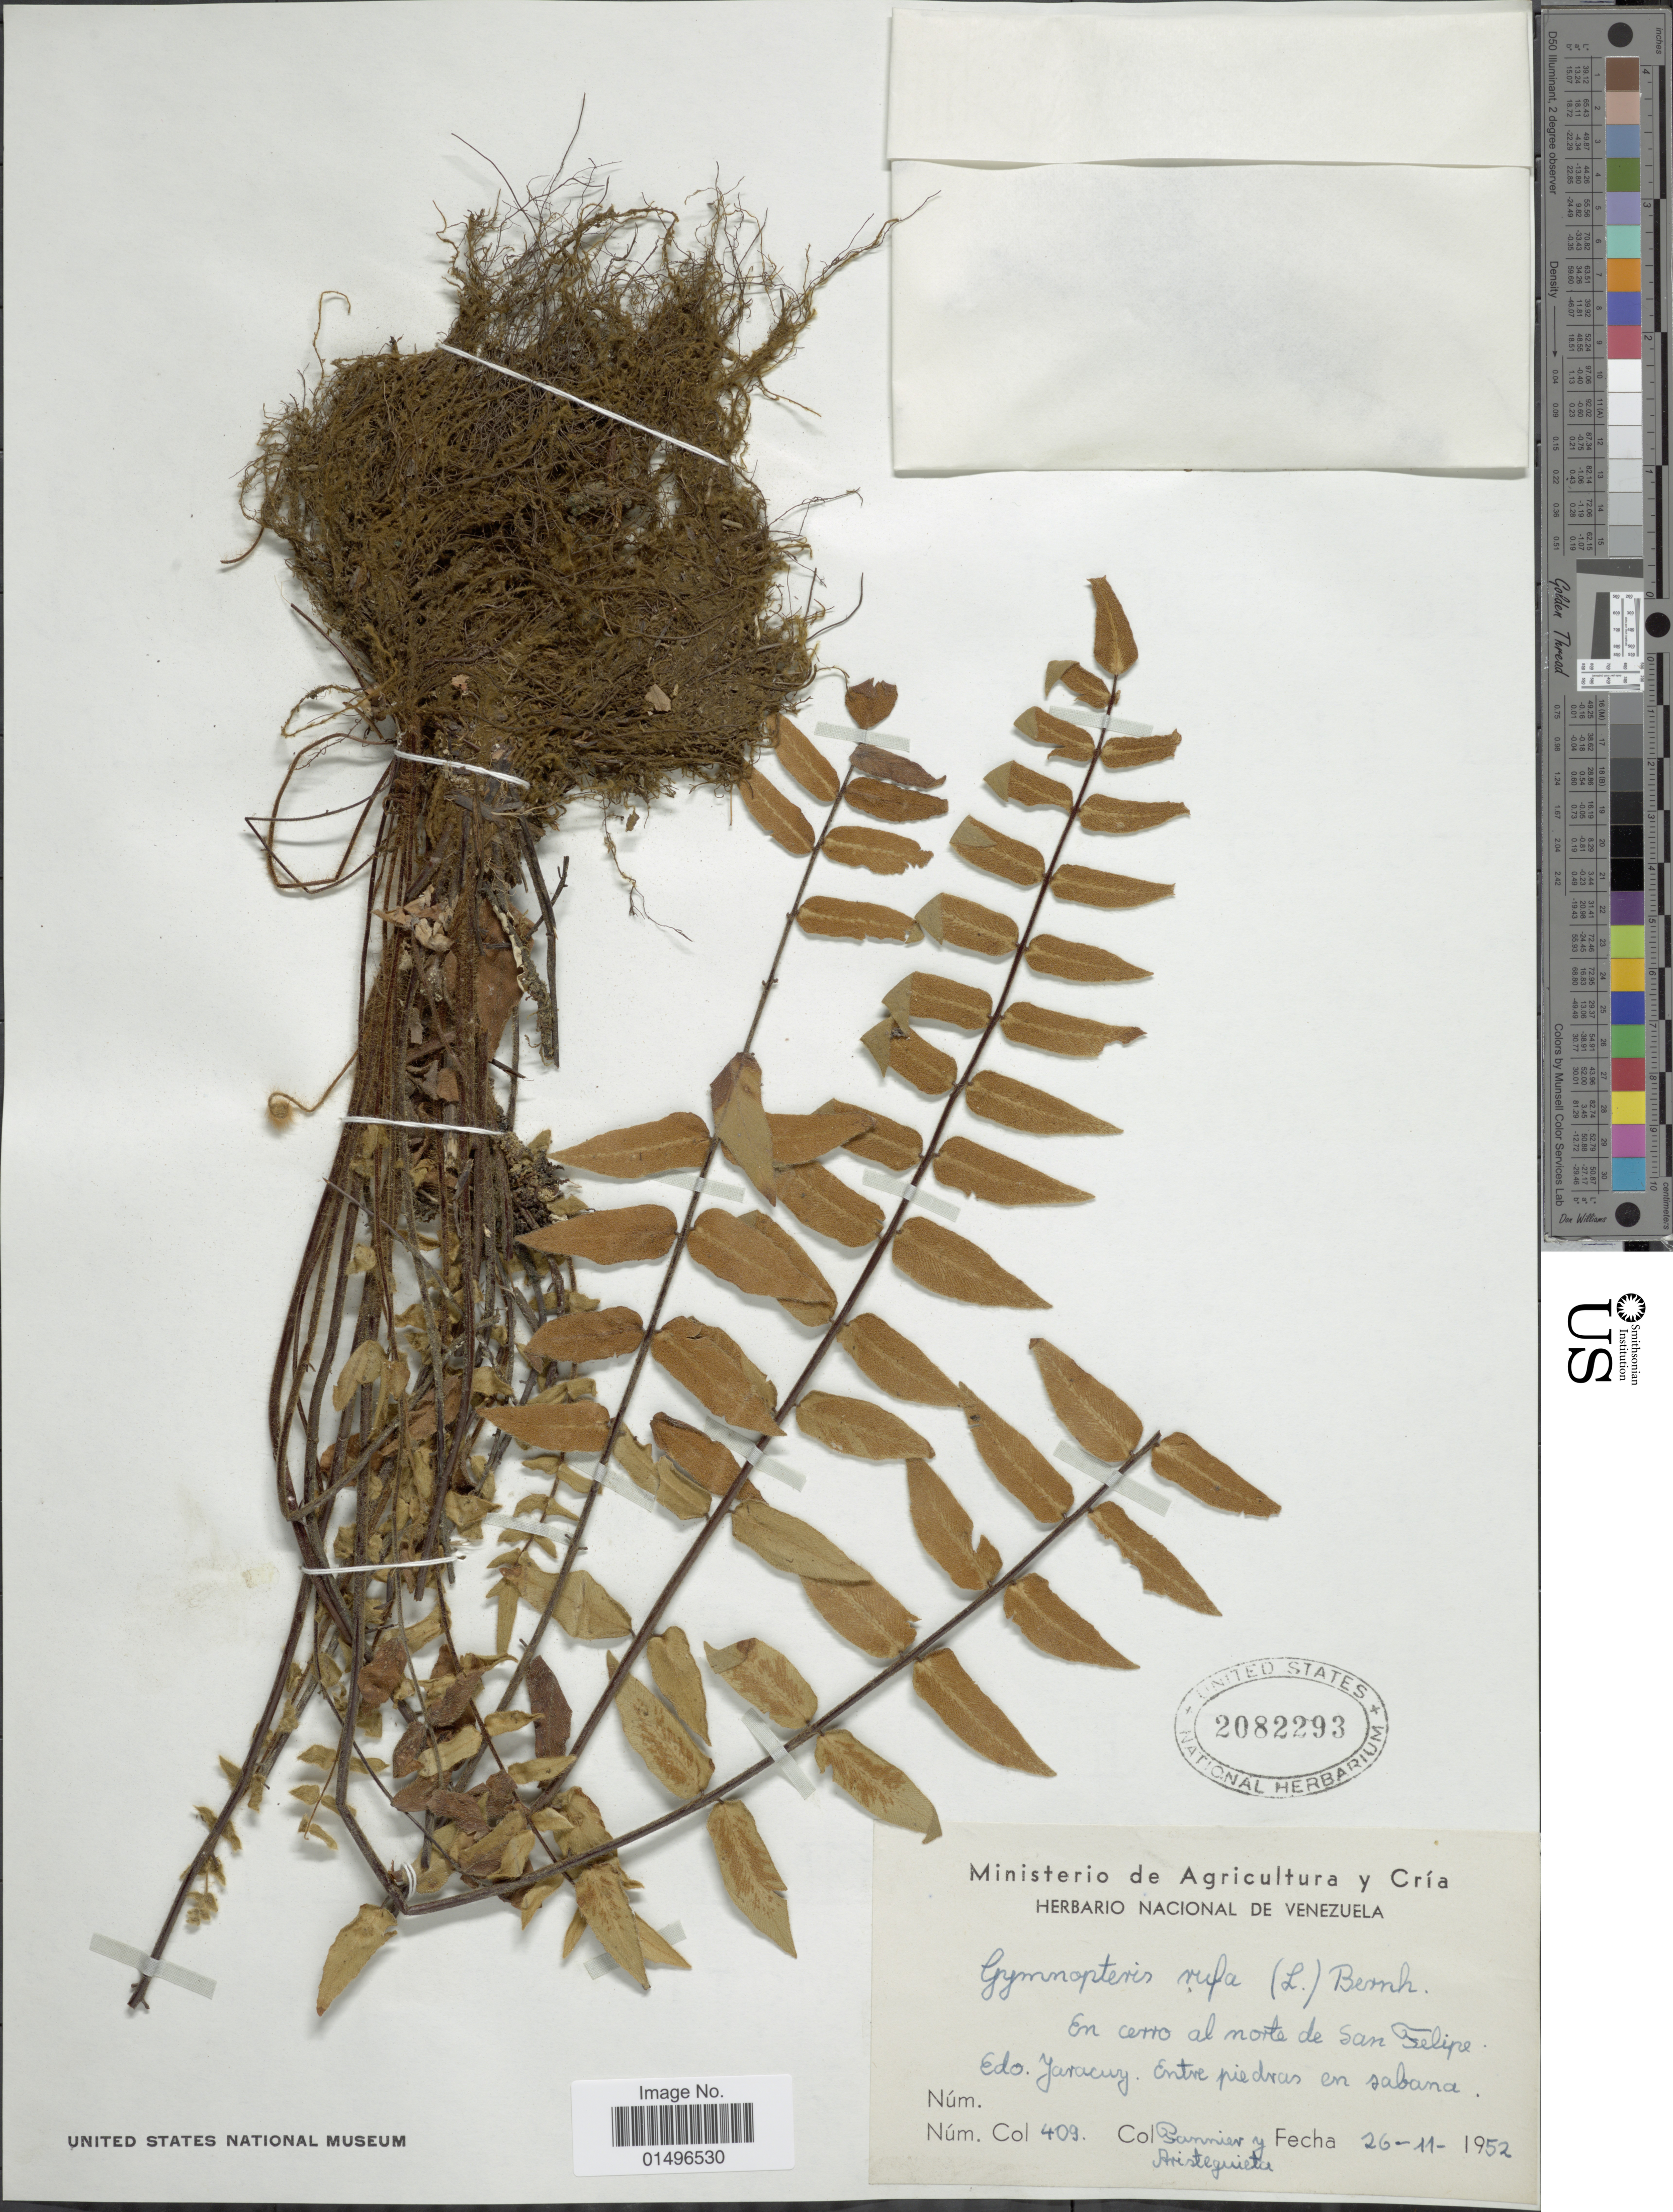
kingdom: Plantae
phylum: Tracheophyta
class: Polypodiopsida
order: Polypodiales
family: Pteridaceae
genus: Hemionitis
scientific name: Hemionitis rufa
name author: (L.) Sw.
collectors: Rannier & -. Aristeguieta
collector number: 409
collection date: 1952-11-26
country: Venezuela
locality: Venezuela, en cerroal morte de San Felipe, edo Jaracury, Entre piedras en sabana.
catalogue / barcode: US 2082293